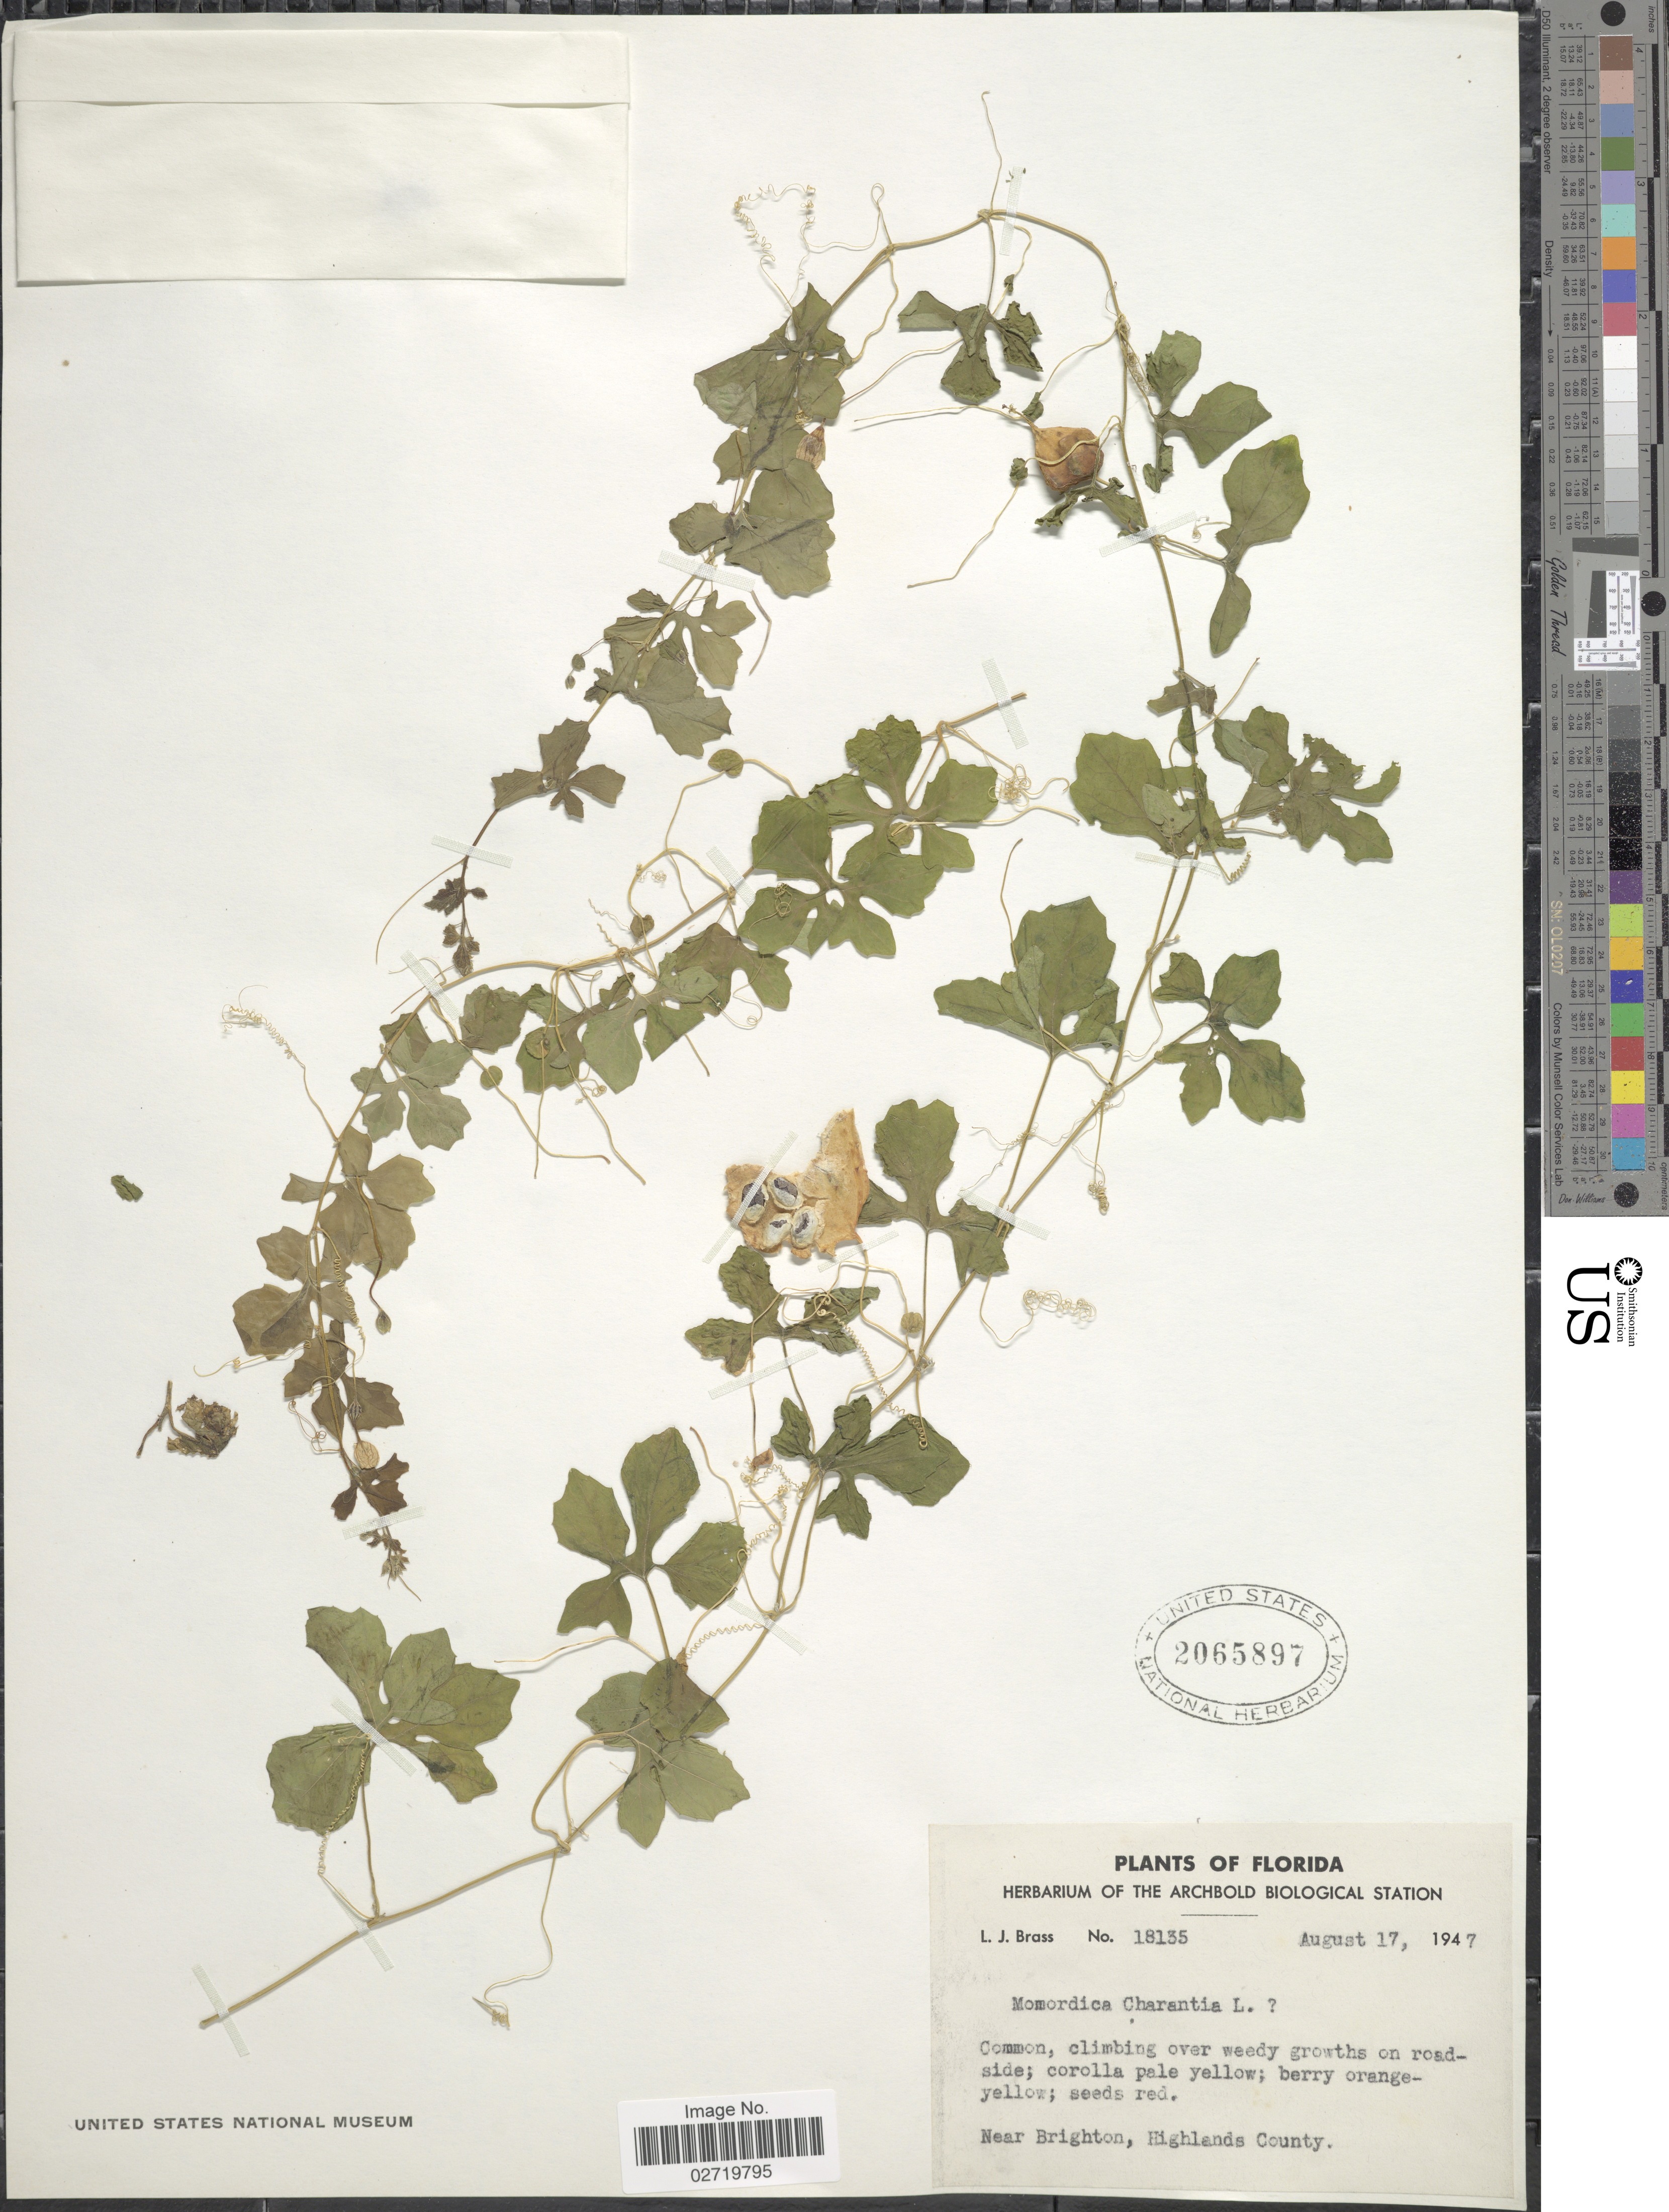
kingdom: Plantae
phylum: Tracheophyta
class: Magnoliopsida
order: Cucurbitales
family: Cucurbitaceae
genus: Momordica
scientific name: Momordica charantia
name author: L.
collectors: L. J. Brass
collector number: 18135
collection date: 1947-08-17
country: United States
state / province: Florida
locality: Near Brighton, Highlands County.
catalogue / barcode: US 2065897